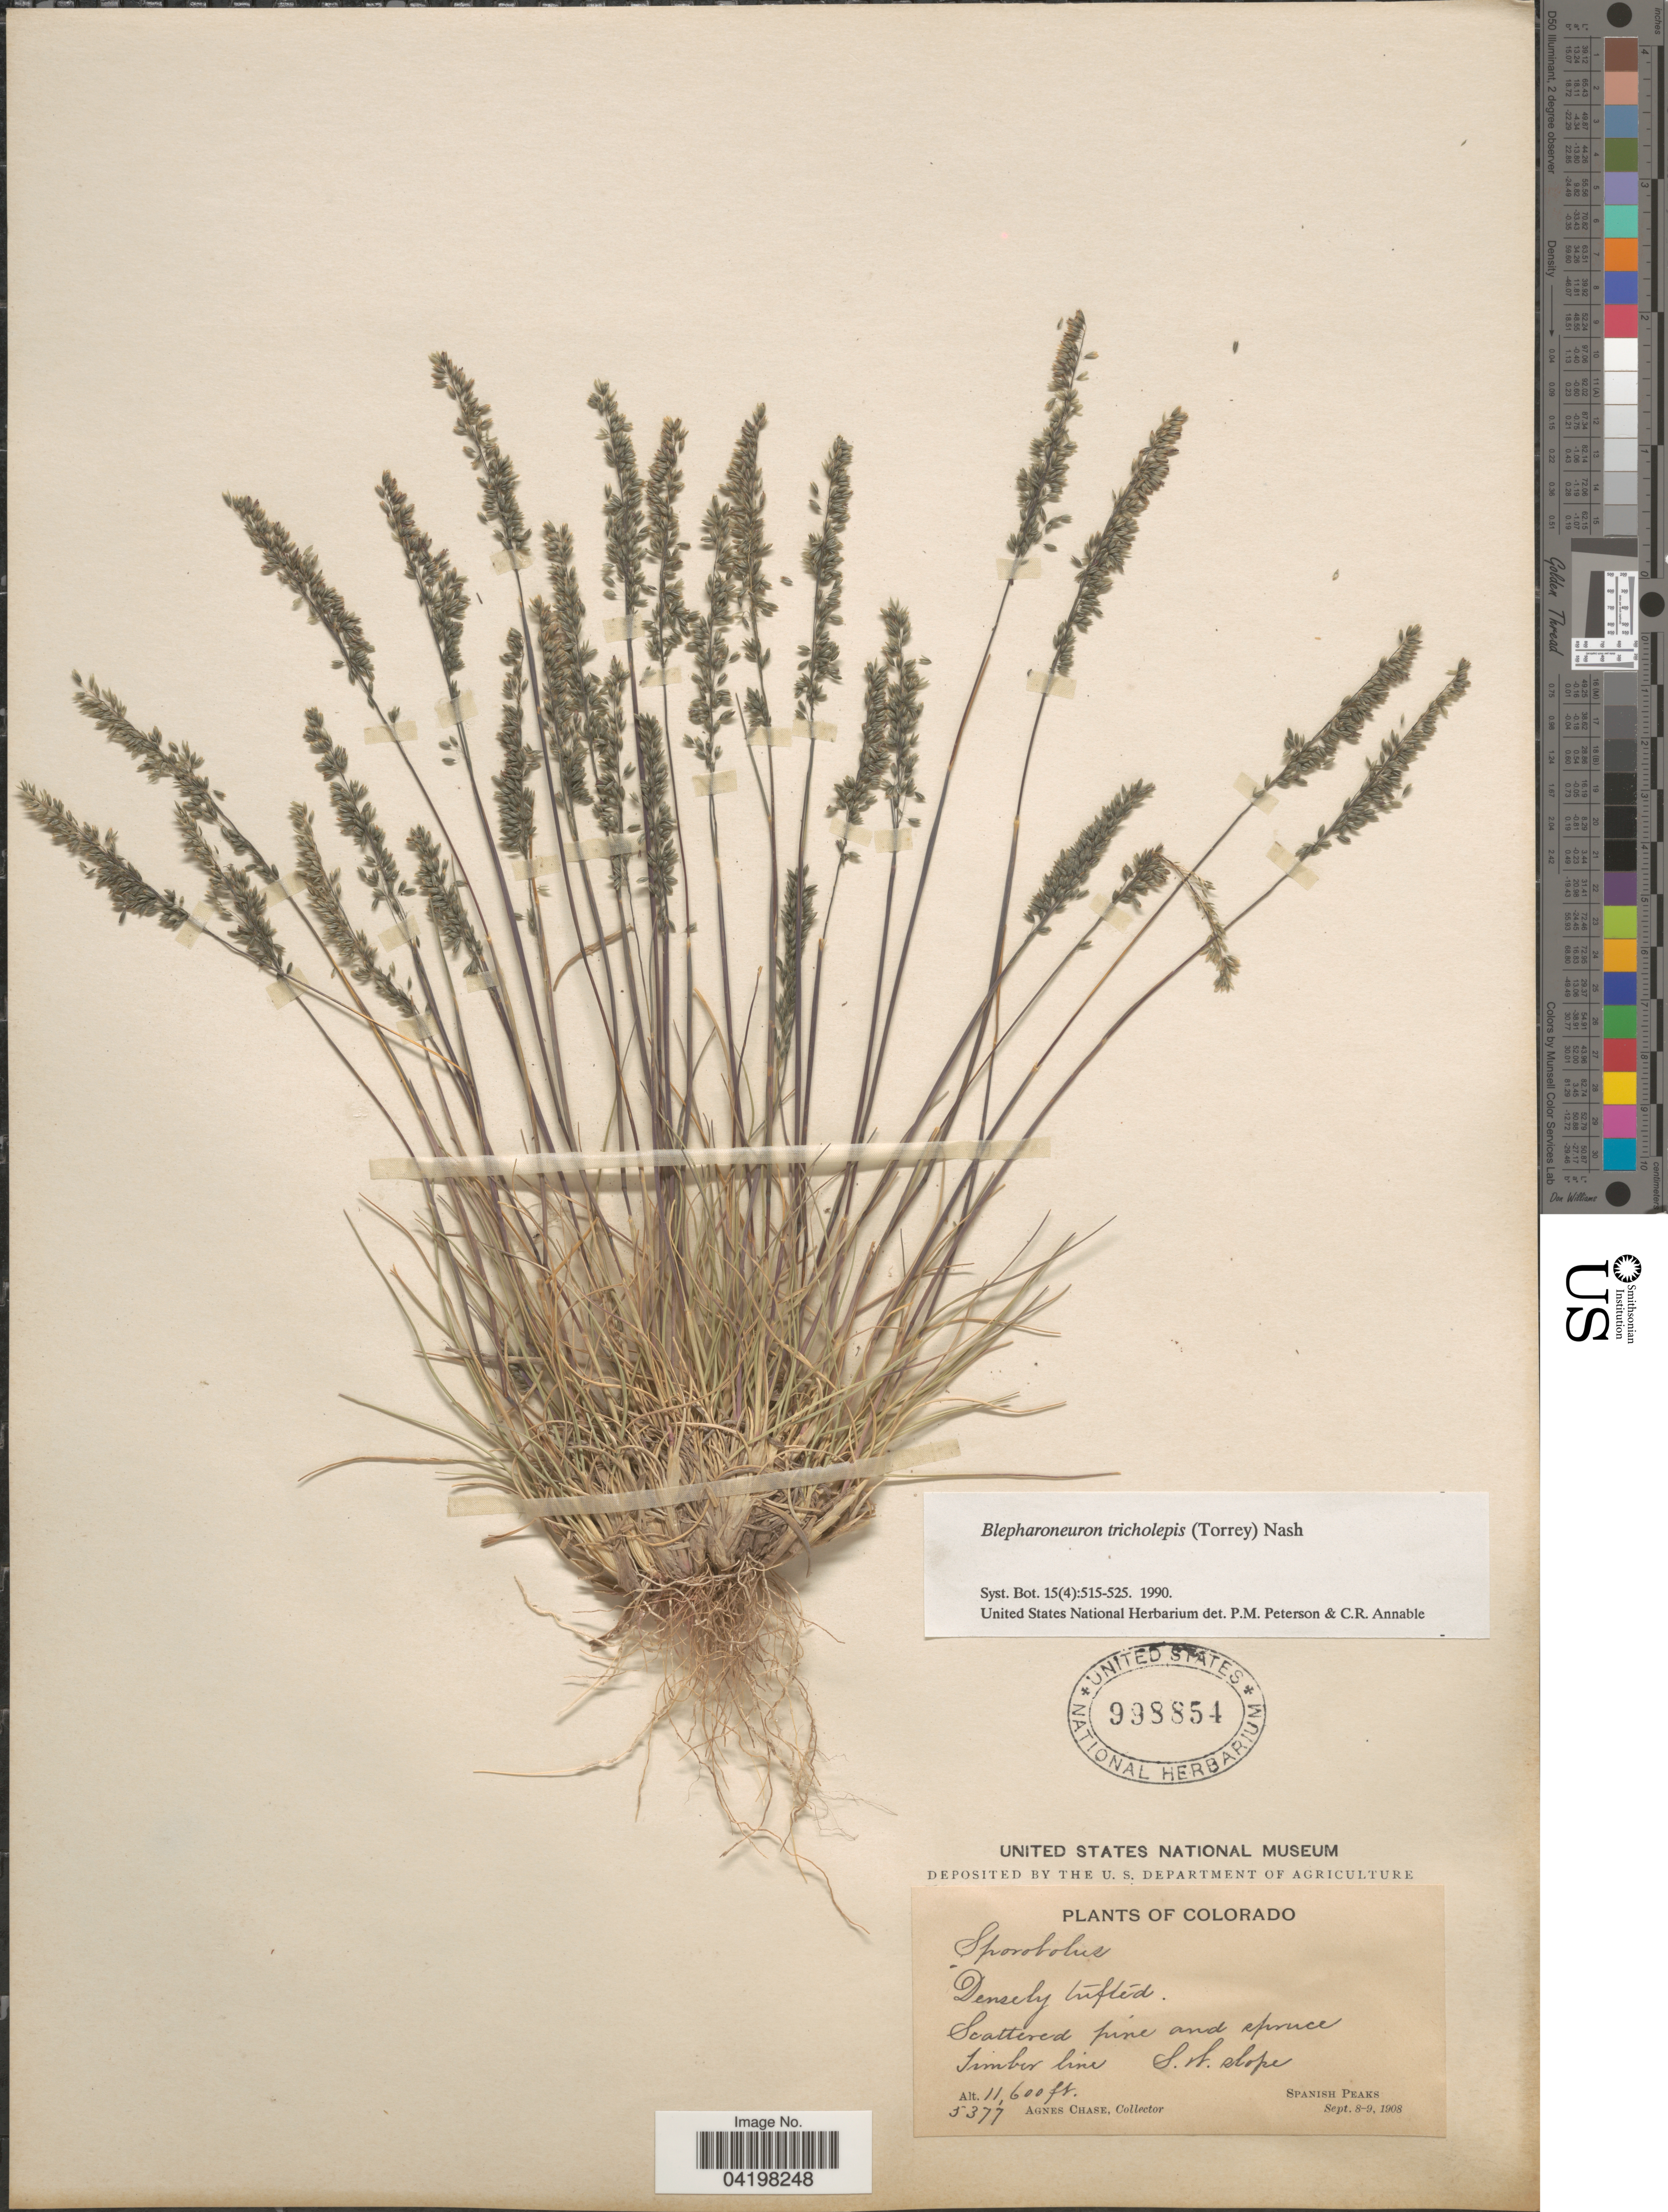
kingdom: Plantae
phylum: Tracheophyta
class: Liliopsida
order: Poales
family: Poaceae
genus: Muhlenbergia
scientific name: Muhlenbergia tricholepis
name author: (Torr.) Columbus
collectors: A. Chase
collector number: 5377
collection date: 1908-09-08/1908-09-09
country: United States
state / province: Colorado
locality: Timber line S.W. slope. Spanish Peaks.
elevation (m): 3536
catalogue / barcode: US 998854